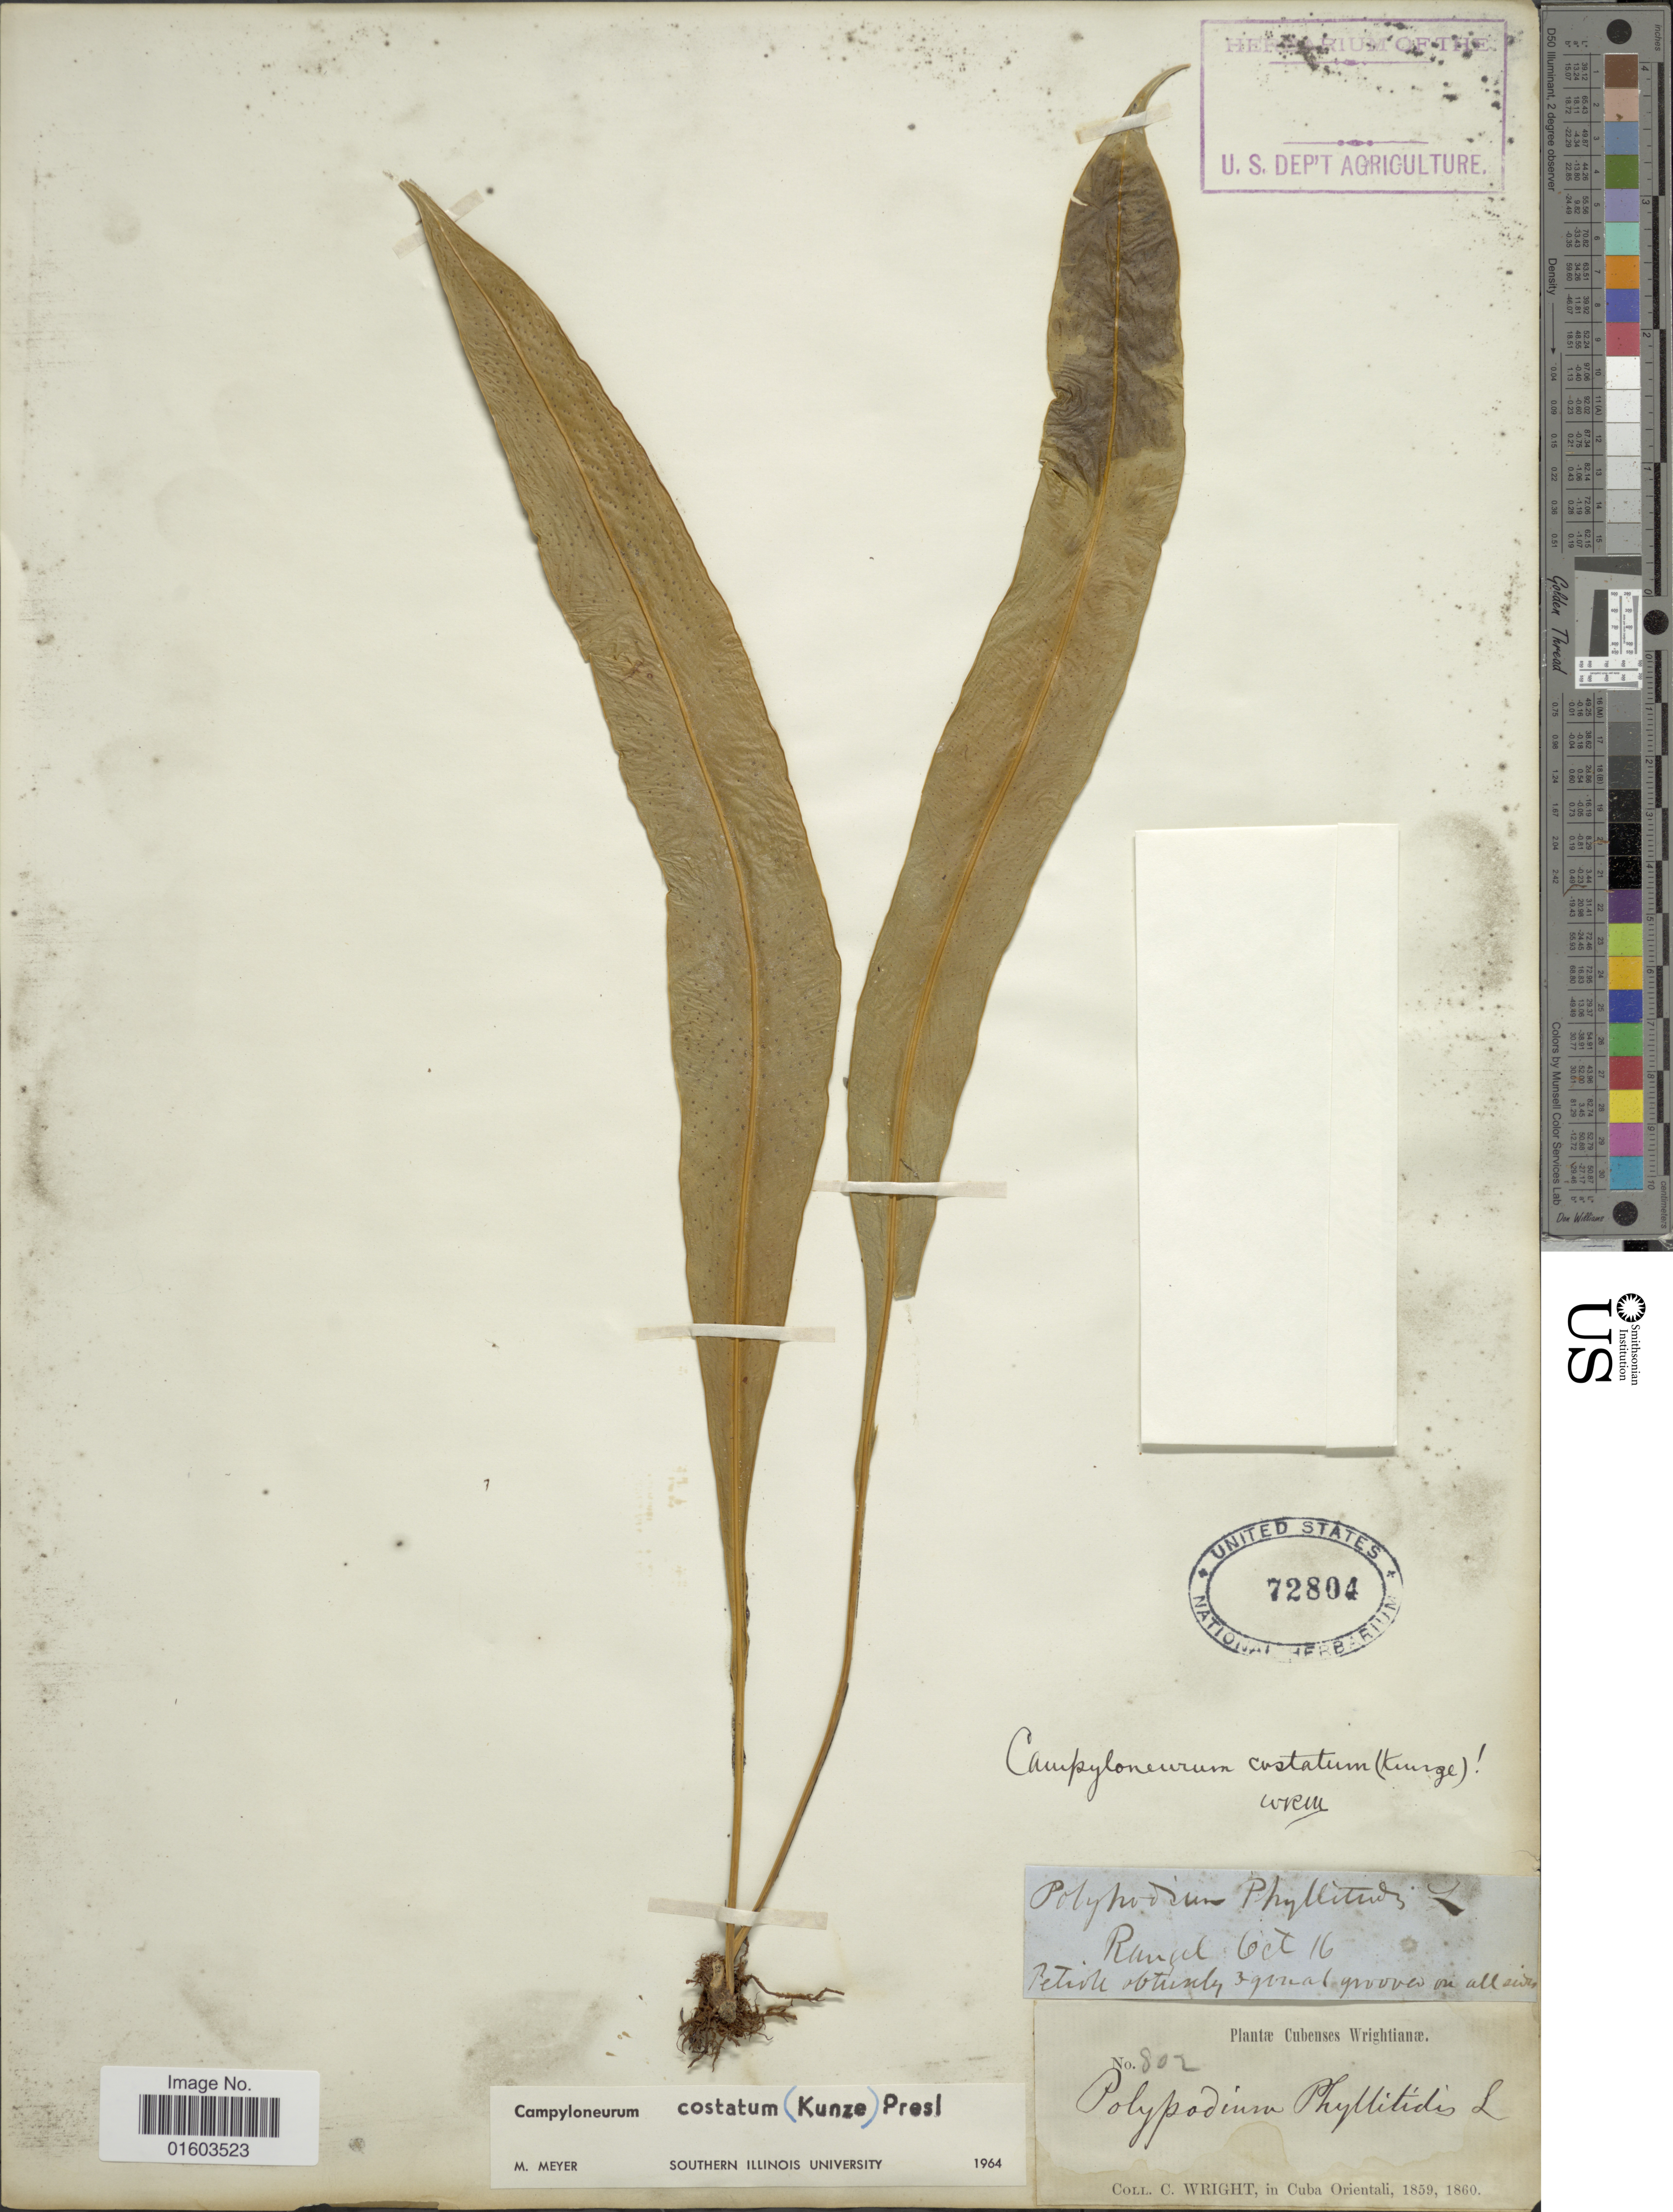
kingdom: Plantae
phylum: Tracheophyta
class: Polypodiopsida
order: Polypodiales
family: Polypodiaceae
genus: Campyloneurum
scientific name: Campyloneurum costatum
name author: (Kunze) C. Presl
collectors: C. Wright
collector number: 802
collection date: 1859-10-16/1860-10-16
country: Cuba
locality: In Cuba Orientali. Rangel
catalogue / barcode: US 72804